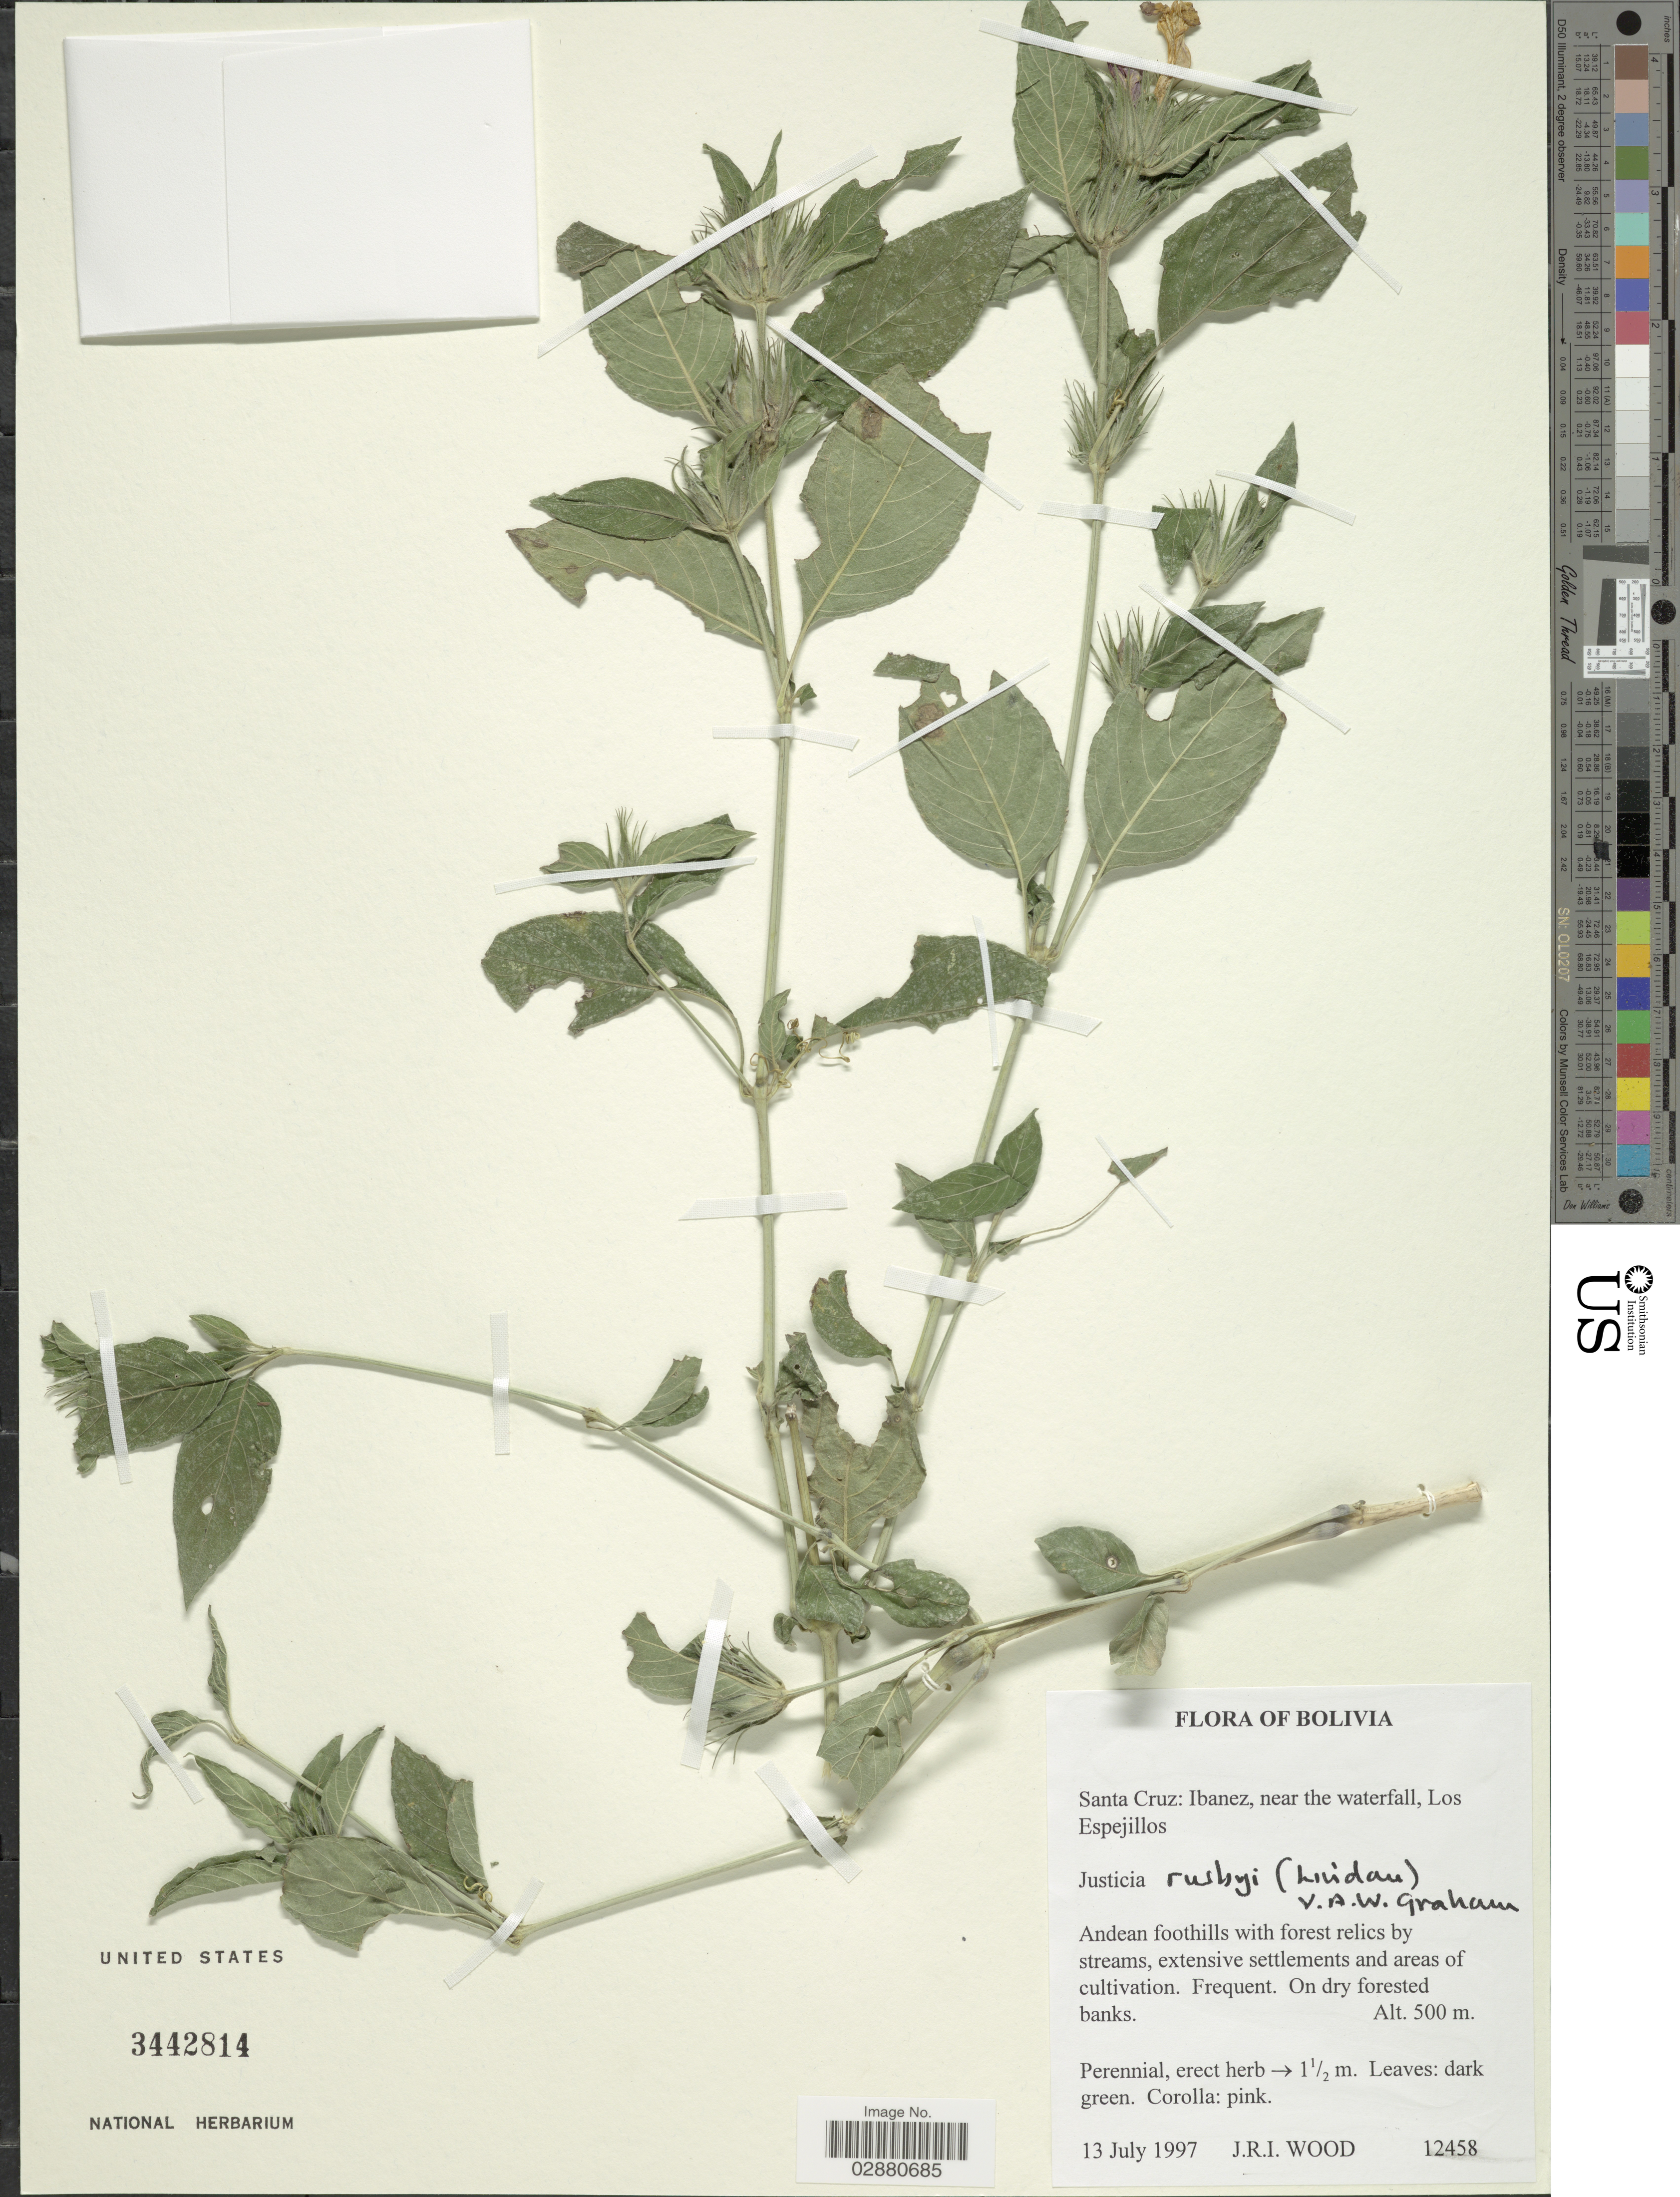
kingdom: Plantae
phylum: Tracheophyta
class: Magnoliopsida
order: Lamiales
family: Acanthaceae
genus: Justicia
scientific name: Justicia rusbyi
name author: (Lindau) V.A.W. Graham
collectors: J. R. I. Wood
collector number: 12458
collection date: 1997-07-13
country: Bolivia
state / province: Santa Cruz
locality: Ibanez, near the waterfall, Los ESpejillos. Andean foothills.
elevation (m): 500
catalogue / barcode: US 3442814